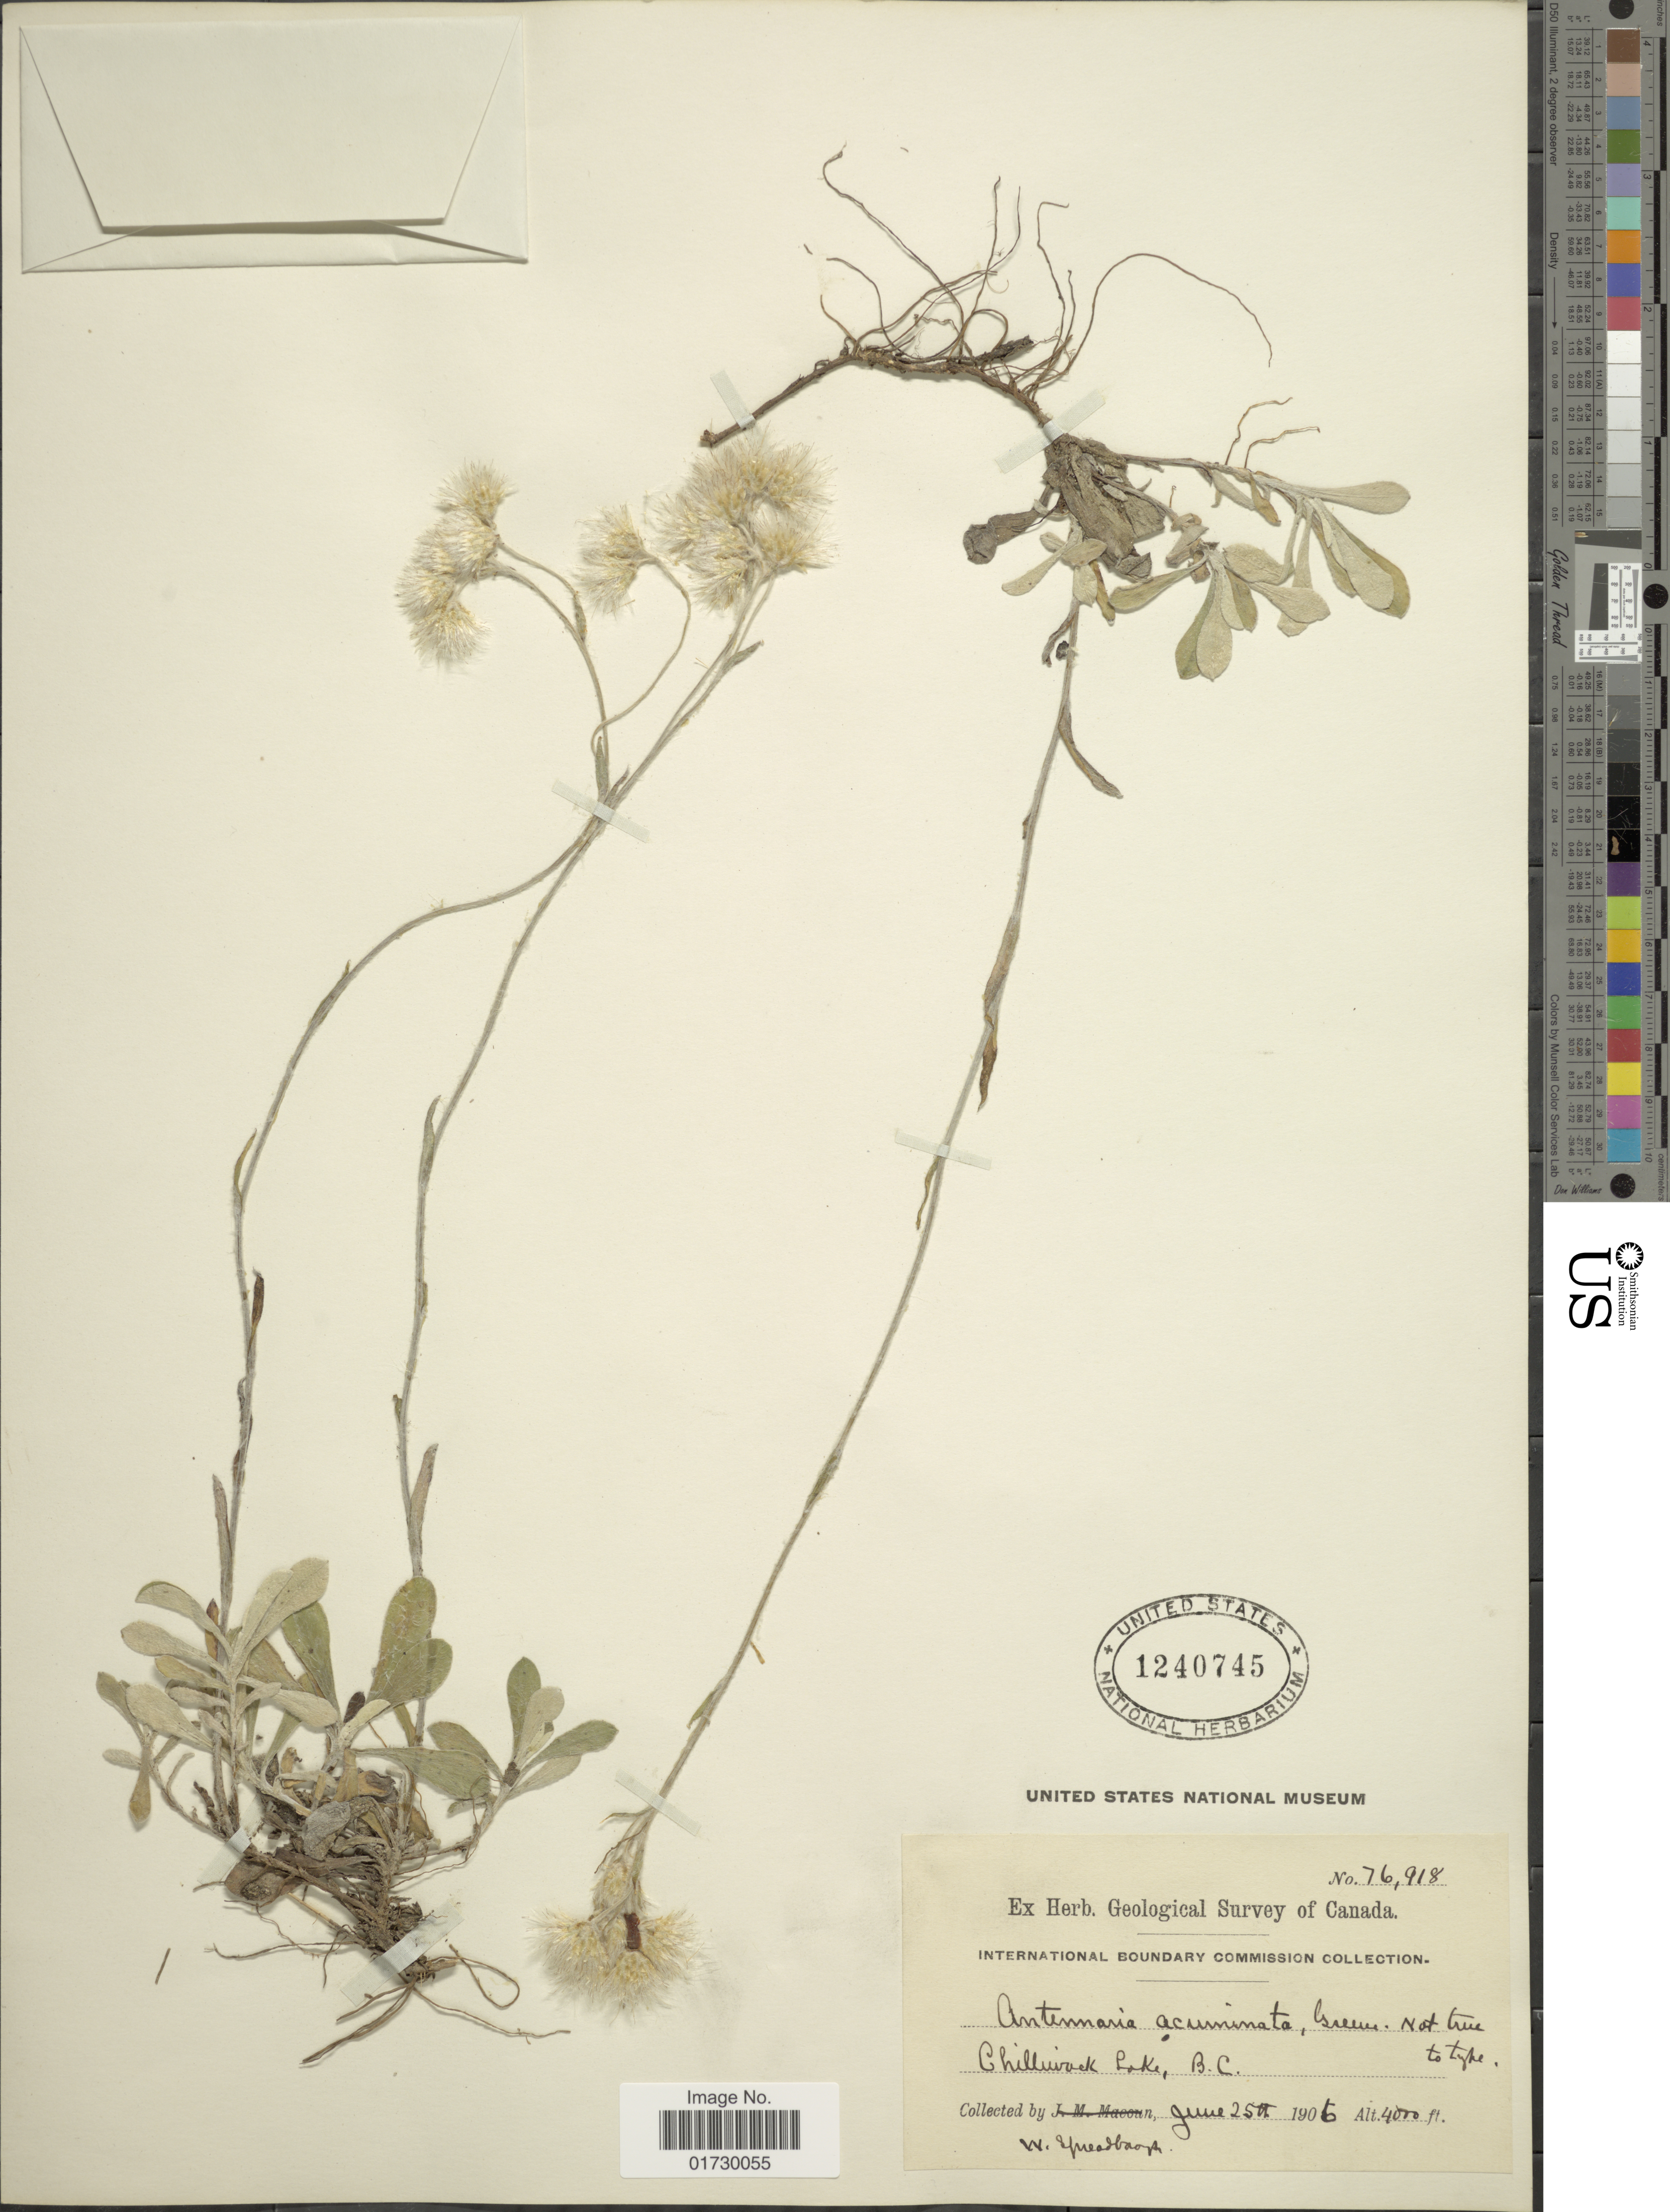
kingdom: Plantae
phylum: Tracheophyta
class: Magnoliopsida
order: Asterales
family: Asteraceae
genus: Antennaria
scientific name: Antennaria acuminata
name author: Greene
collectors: W. Spreadborough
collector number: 76918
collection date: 1906-06-25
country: Canada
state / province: British Columbia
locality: Chilliwack Lake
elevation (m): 1219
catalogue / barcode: US 1240745